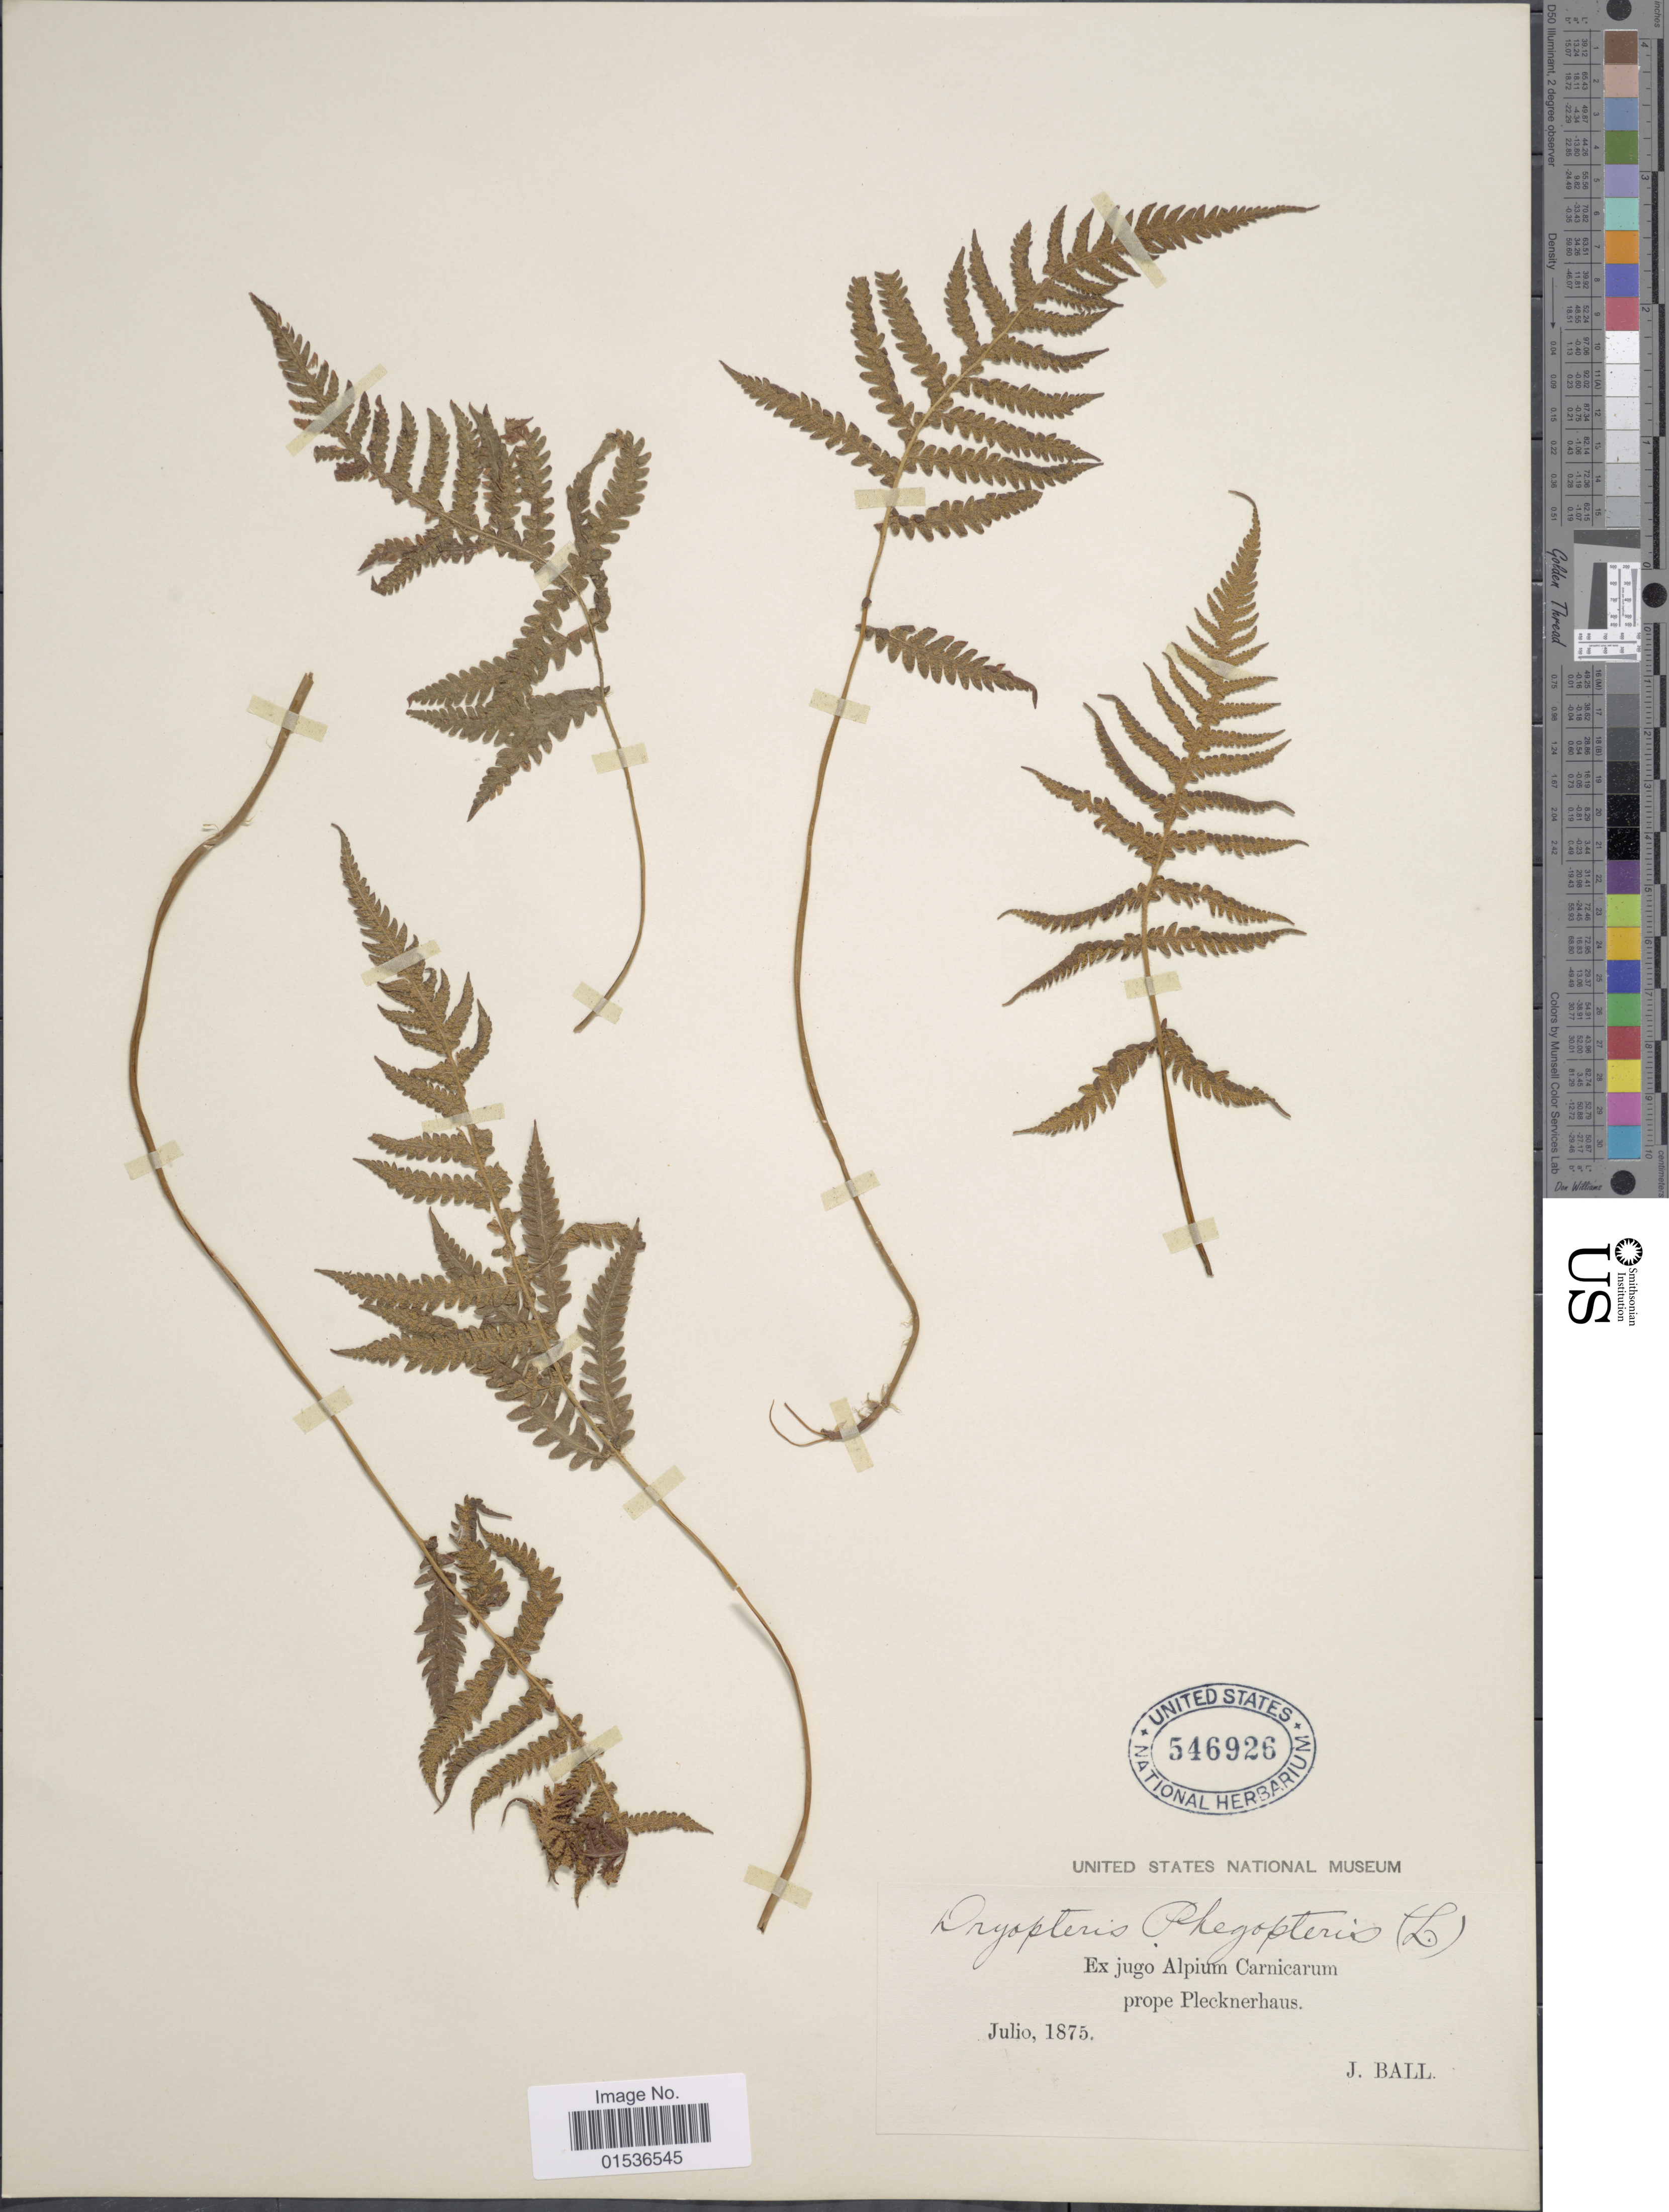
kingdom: Plantae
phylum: Tracheophyta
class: Polypodiopsida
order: Polypodiales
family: Thelypteridaceae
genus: Phegopteris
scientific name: Phegopteris connectilis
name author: (Michx.) Watt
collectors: J. Ball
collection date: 1875-07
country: Slovenia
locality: Prope Plecknerhaus.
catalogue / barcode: US 546926